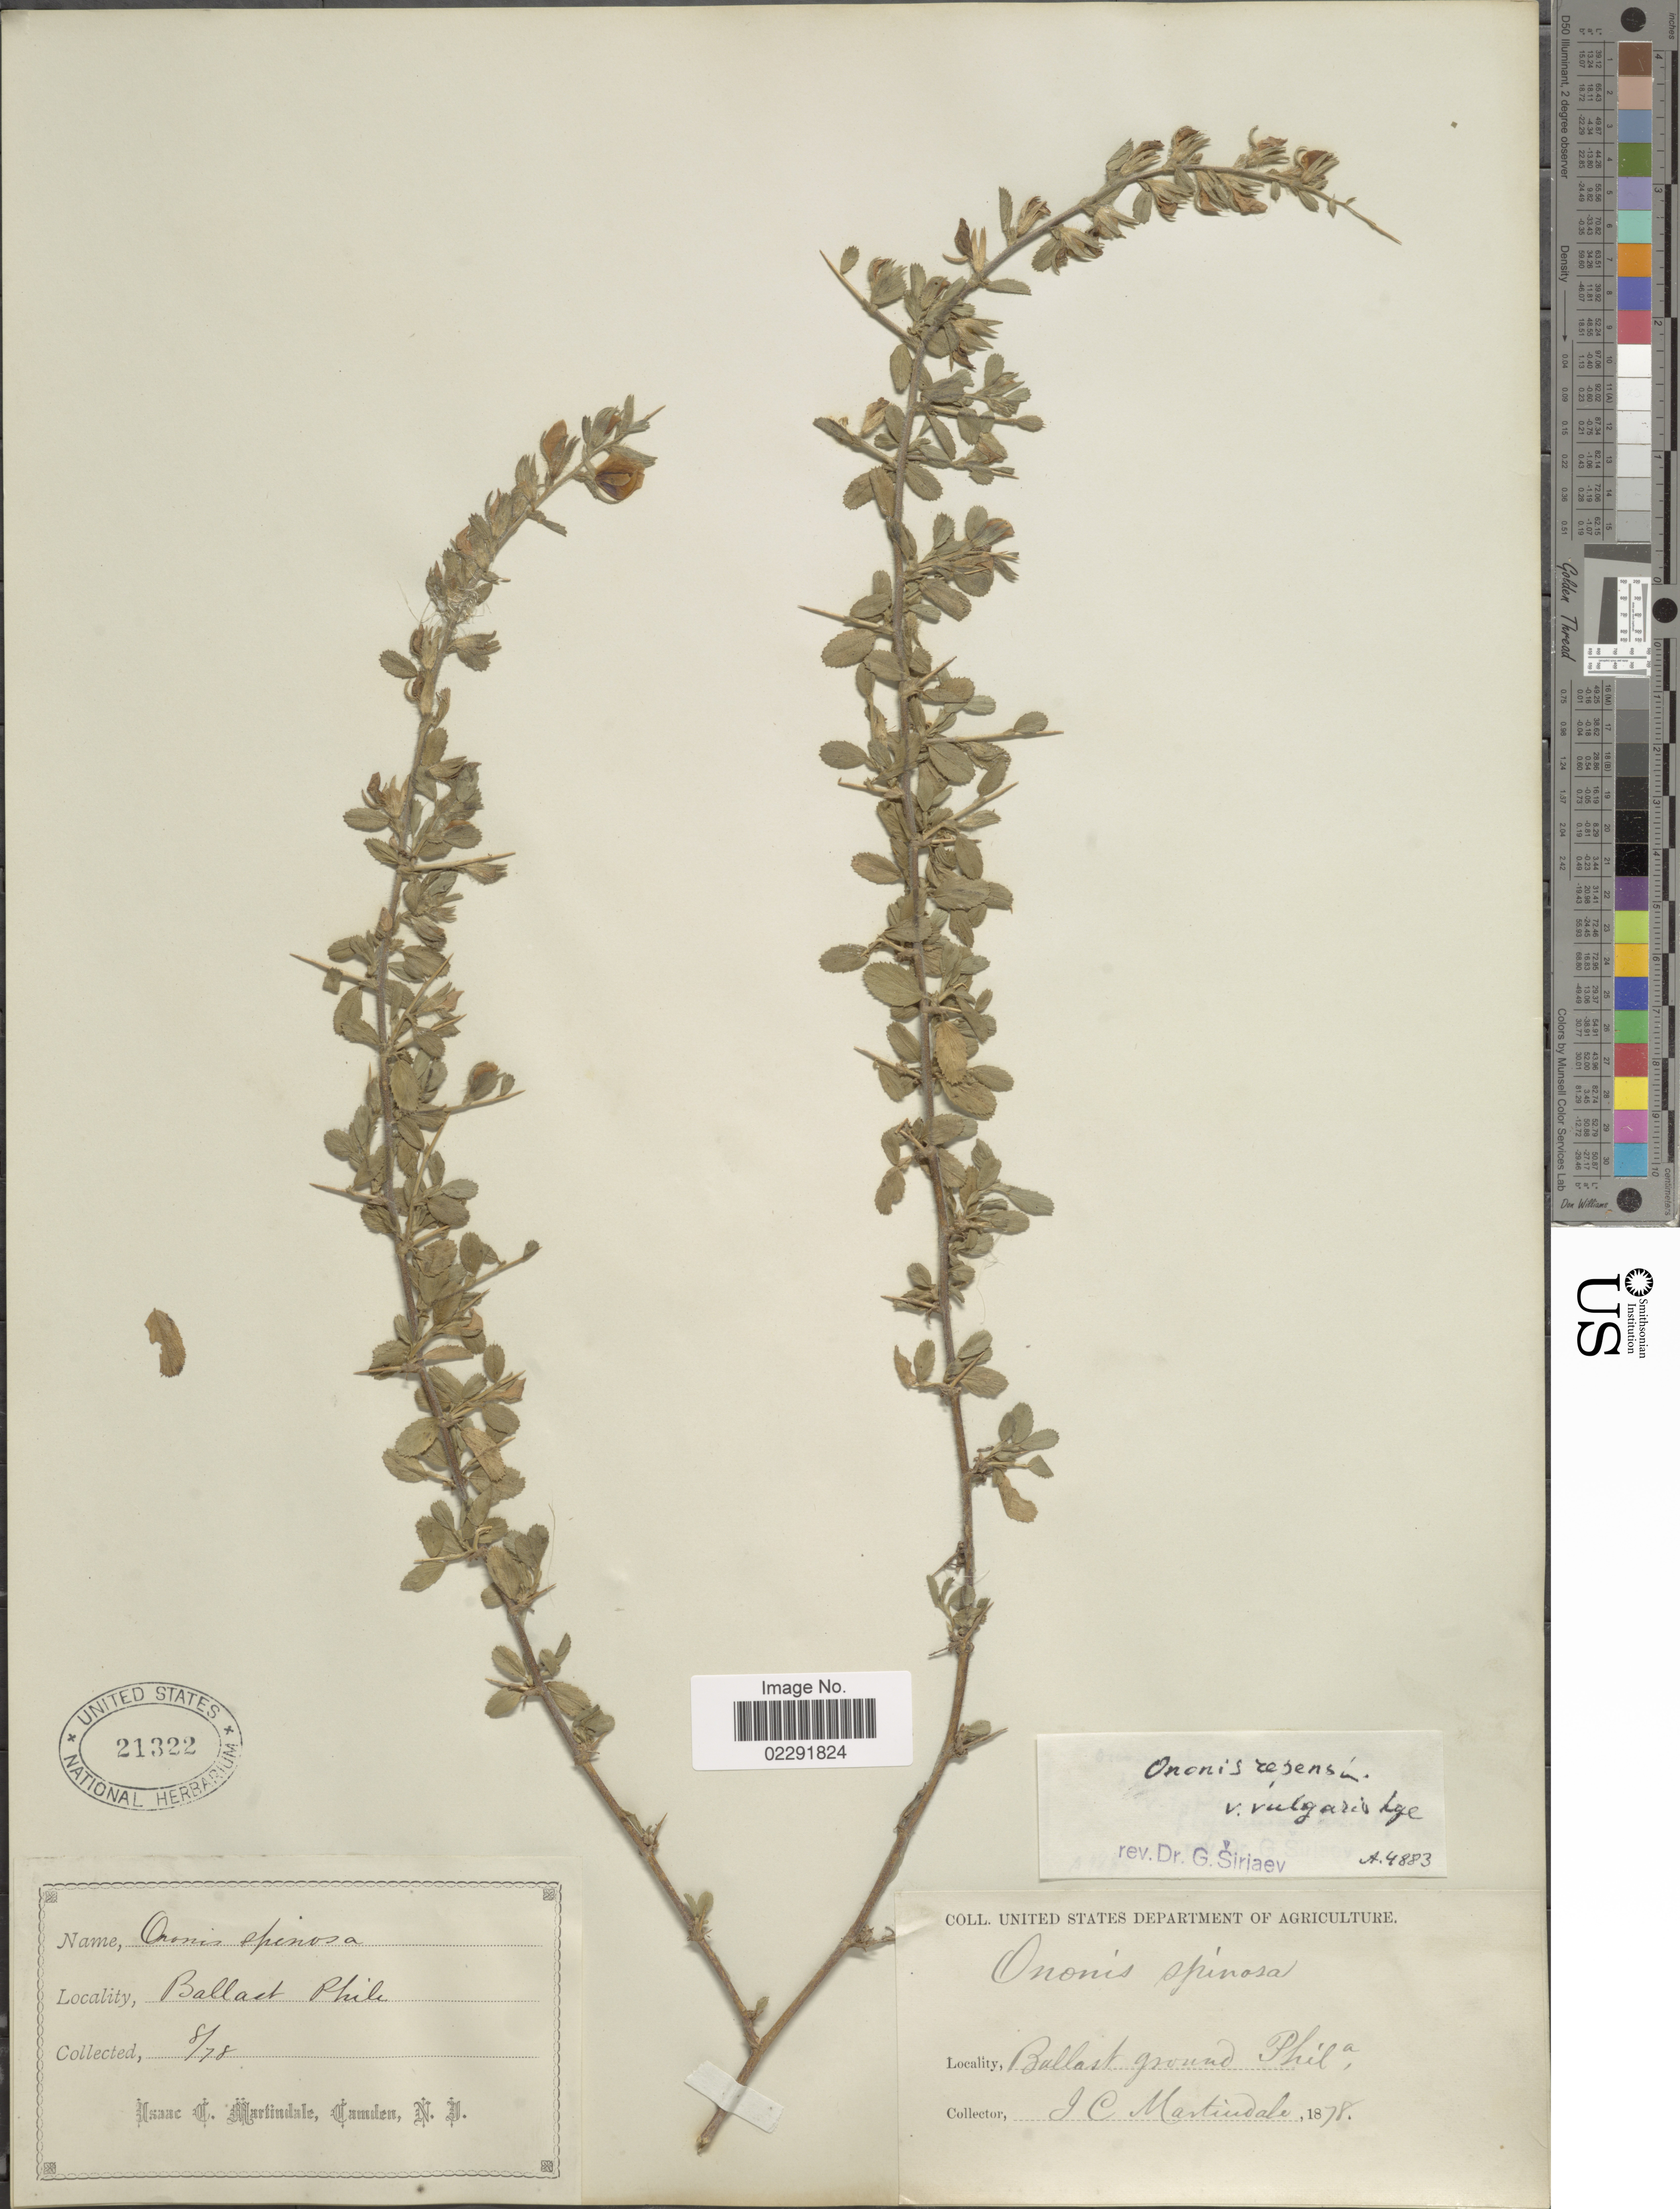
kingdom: Plantae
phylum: Tracheophyta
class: Magnoliopsida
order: Fabales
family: Fabaceae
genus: Ononis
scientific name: Ononis repens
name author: L.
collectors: J. Martindale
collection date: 1878-08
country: United States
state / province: Pennsylvania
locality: Ballast ground Phila.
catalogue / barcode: US 21322